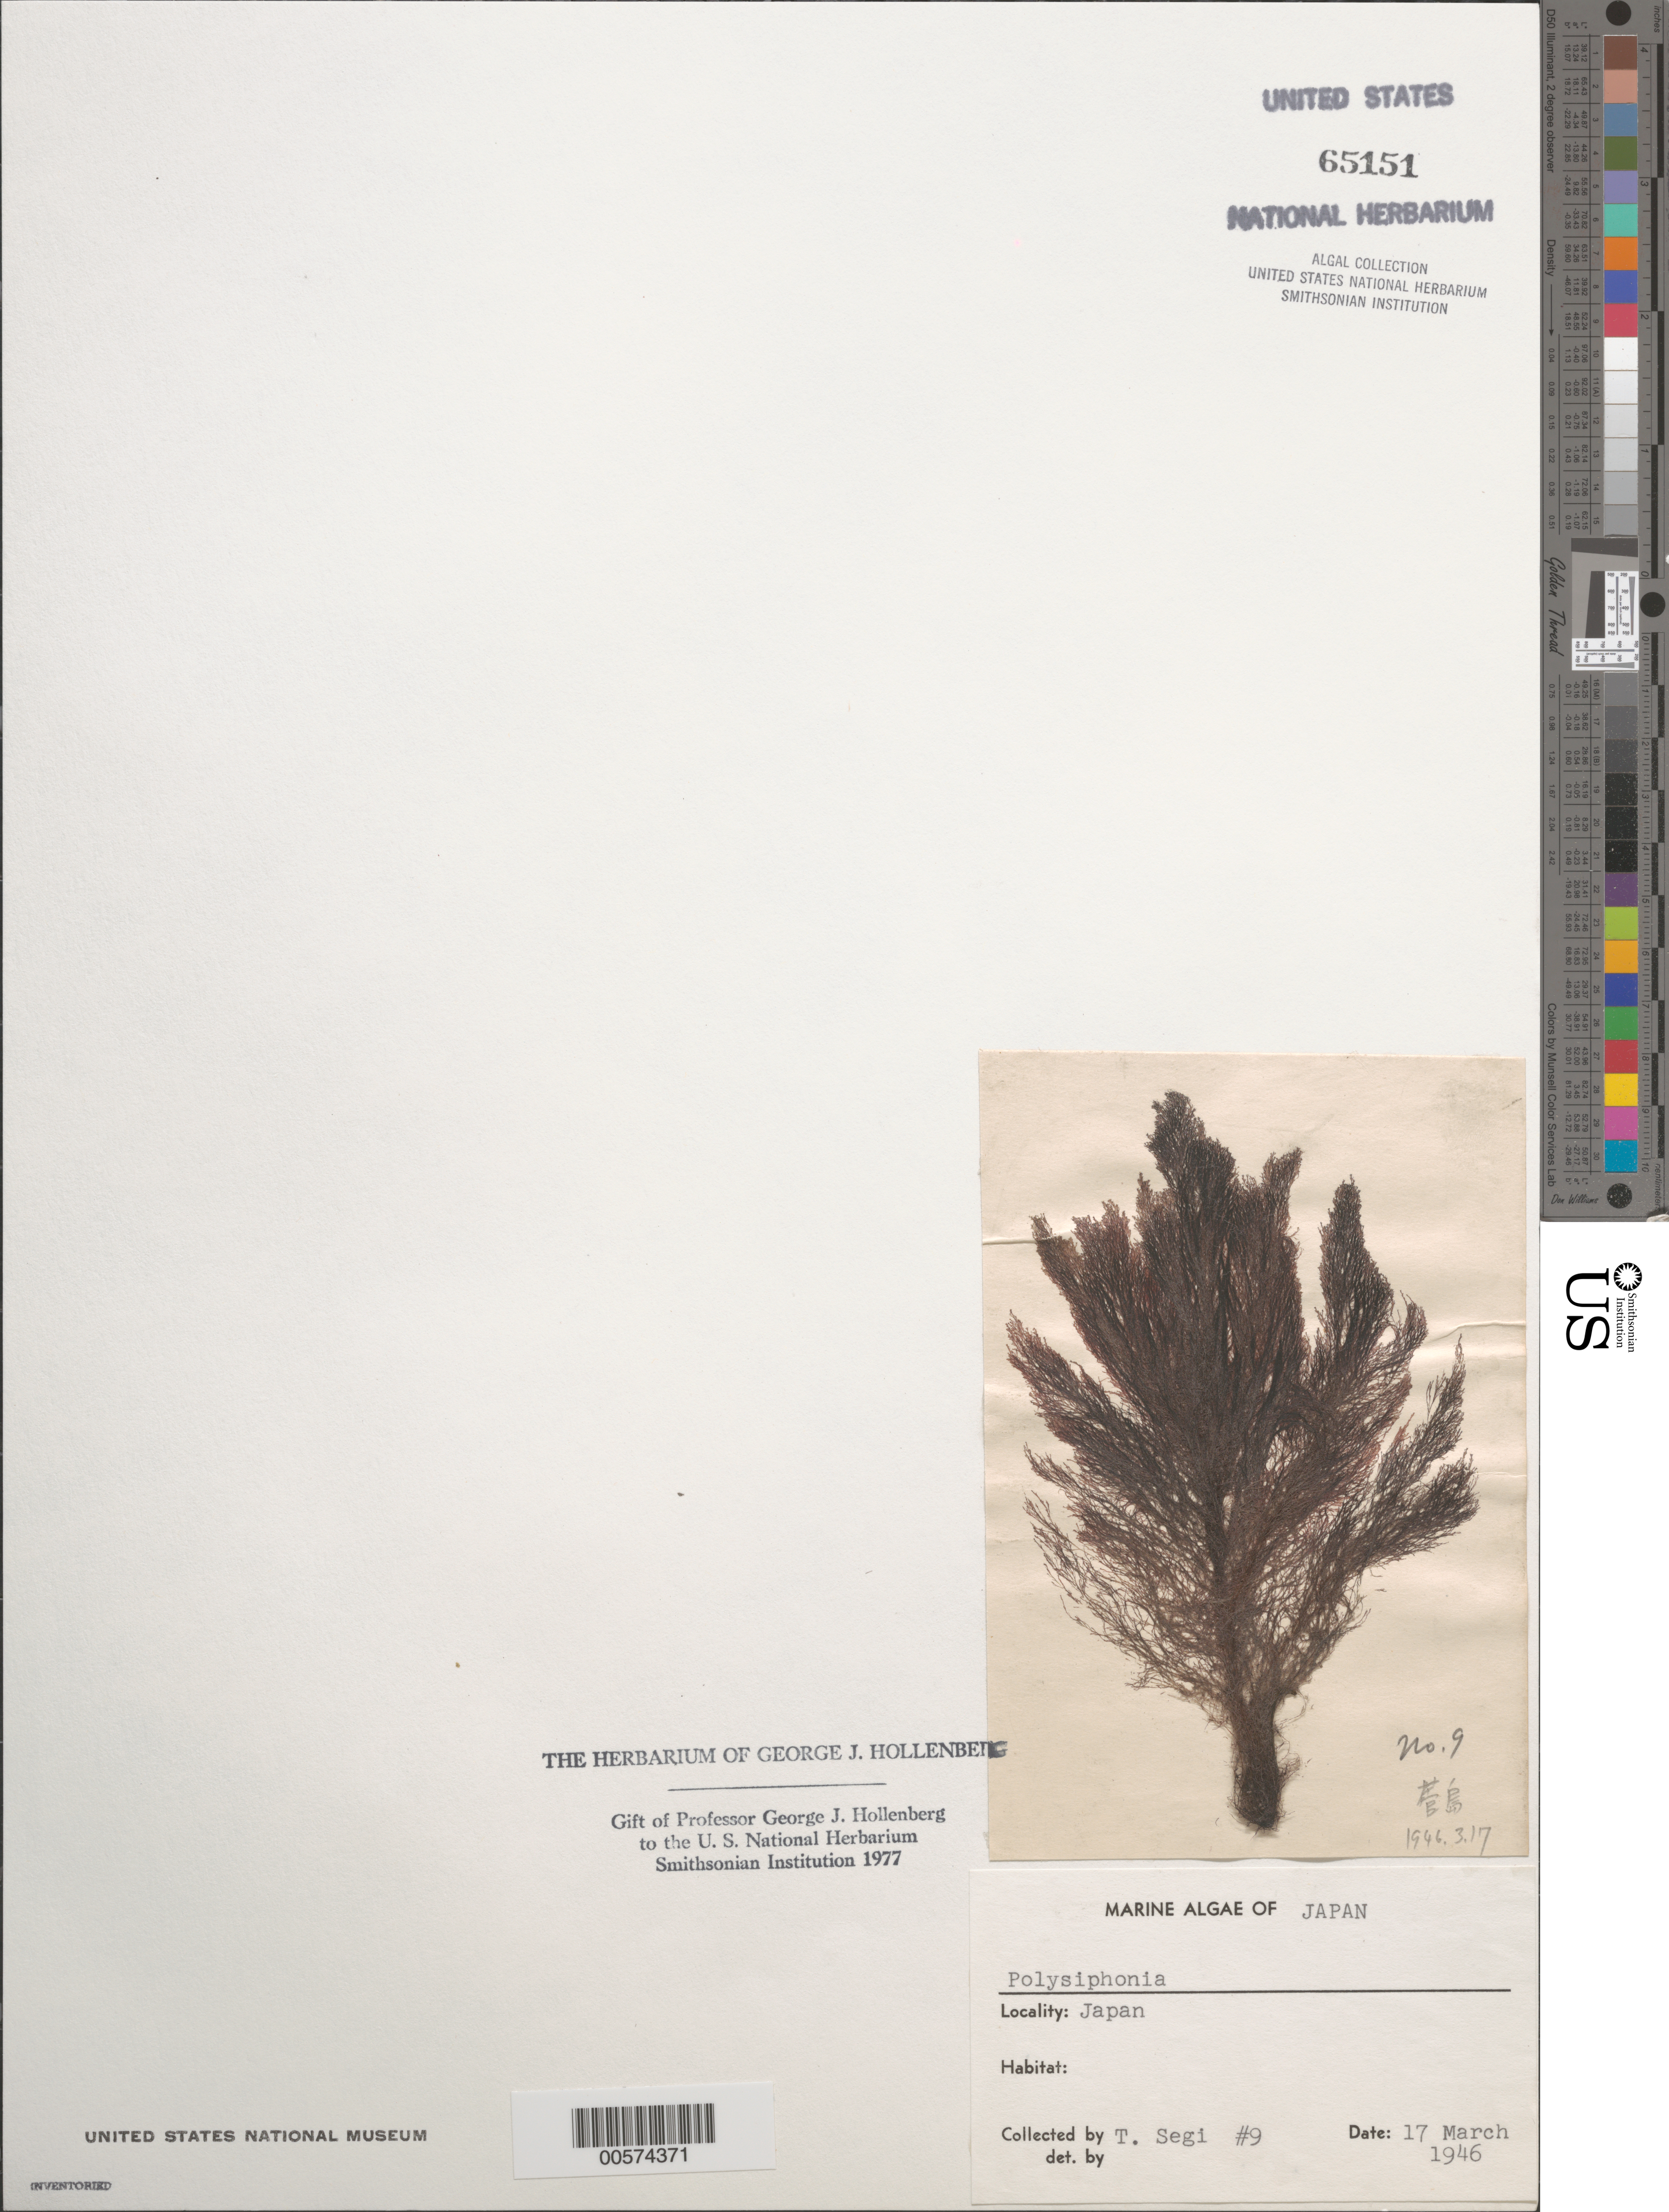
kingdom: Plantae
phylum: Rhodophyta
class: Florideophyceae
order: Ceramiales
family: Rhodomelaceae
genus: Polysiphonia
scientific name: Polysiphonia sp.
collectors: T. Segi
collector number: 9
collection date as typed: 17 Mar 1946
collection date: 1946-03-17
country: Japan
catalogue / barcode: US 65151